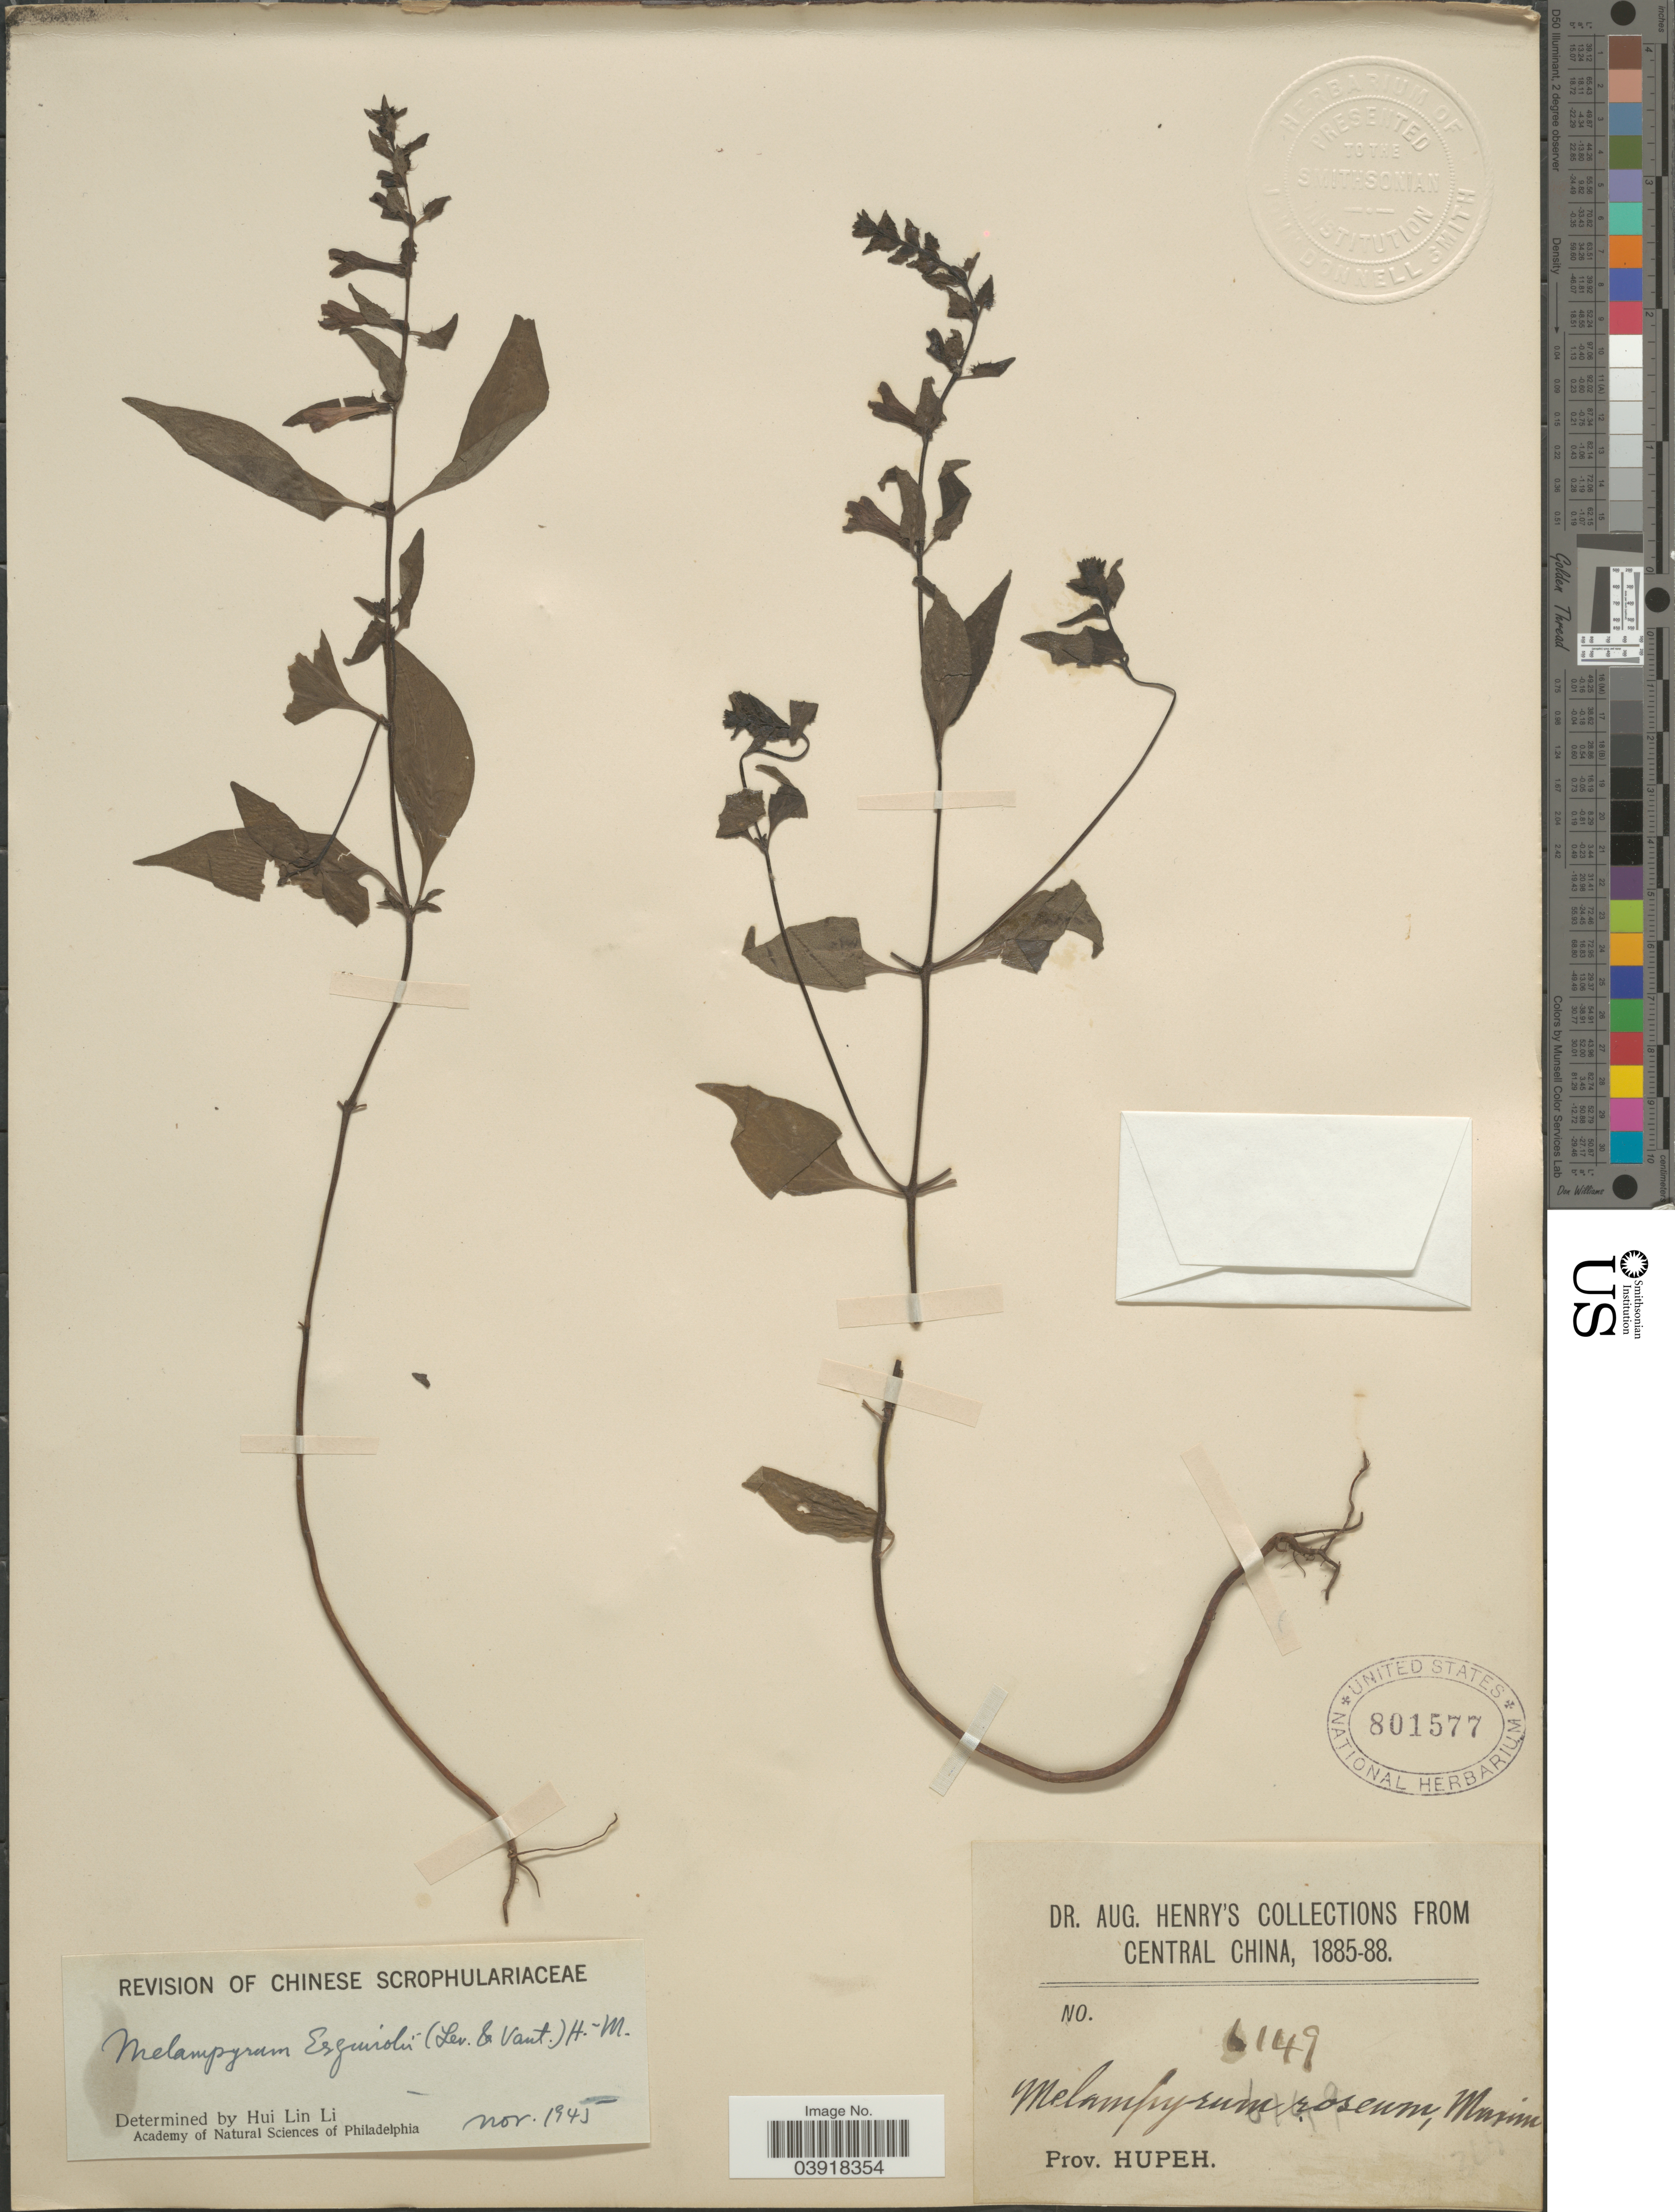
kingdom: Plantae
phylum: Tracheophyta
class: Magnoliopsida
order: Lamiales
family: Orobanchaceae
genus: Melampyrum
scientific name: Melampyrum esquirolii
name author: (H. Lév. & Vaniot) Hand.-Mazz.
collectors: A. Henry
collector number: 6149*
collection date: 1885/1888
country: China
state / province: Hubei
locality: Central China. Prov. Hupeh.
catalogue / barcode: US 801577